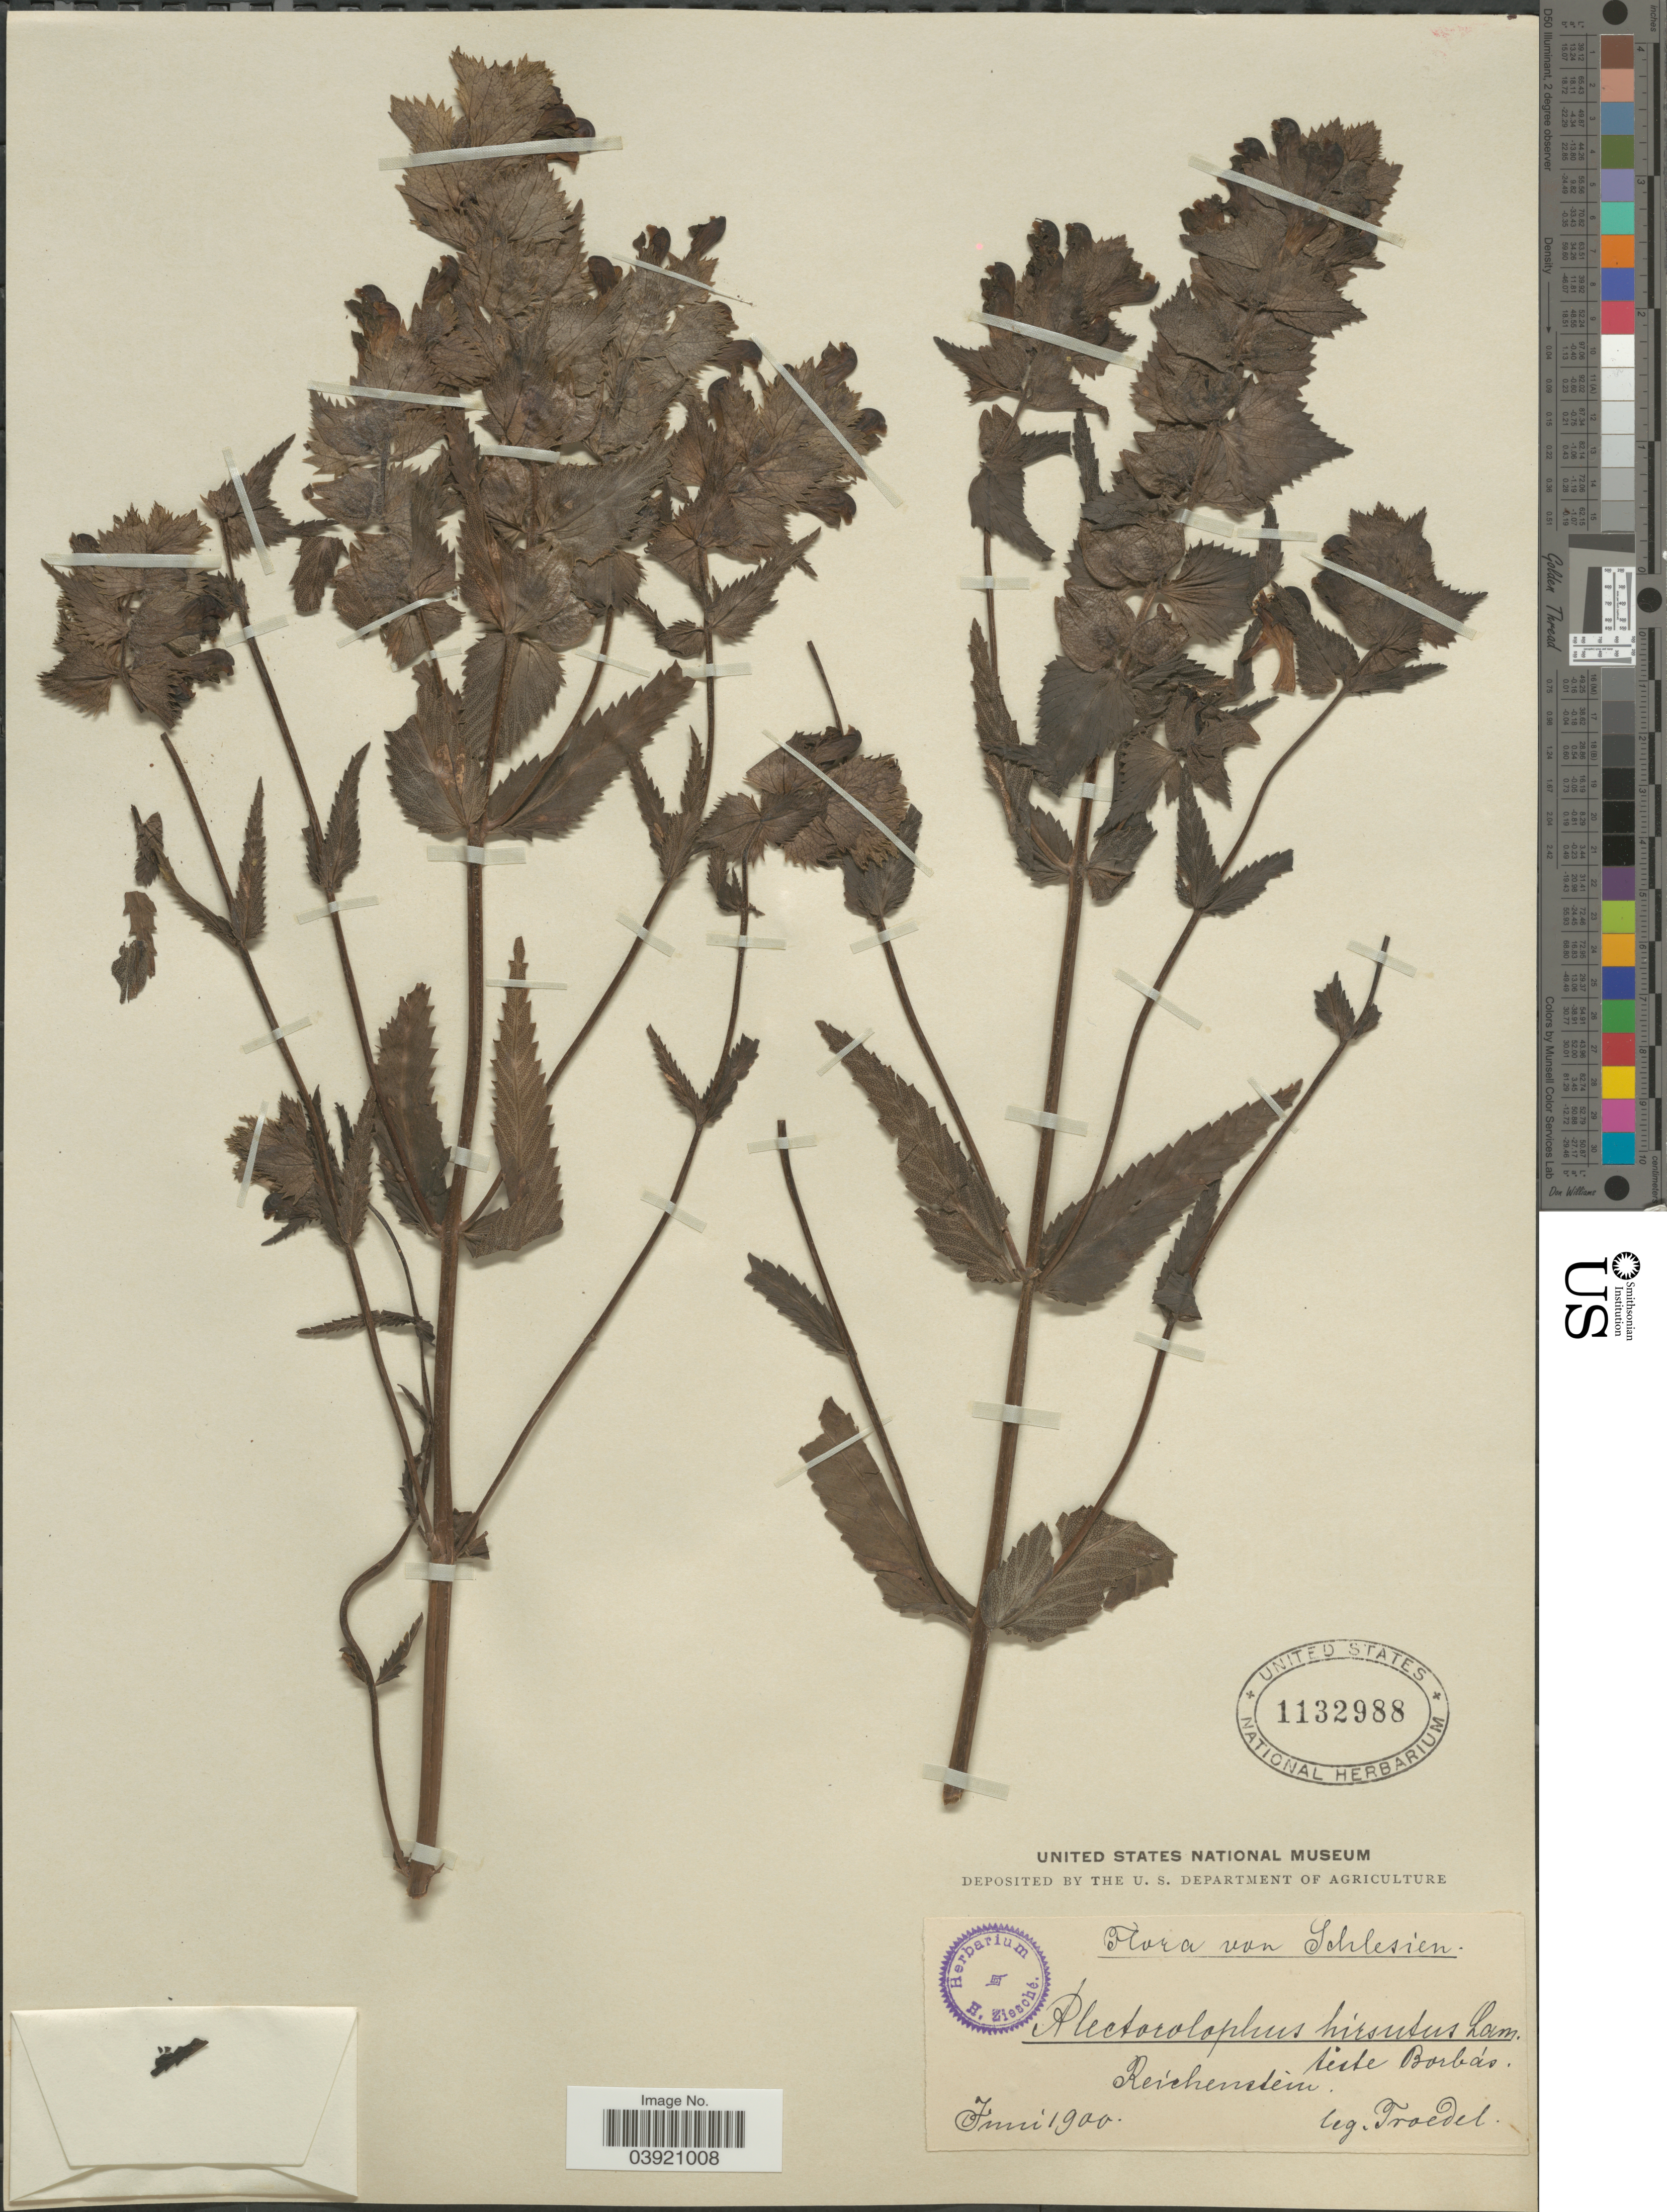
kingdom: Plantae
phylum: Tracheophyta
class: Magnoliopsida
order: Lamiales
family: Orobanchaceae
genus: Rhinanthus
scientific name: Rhinanthus hirsutus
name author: Lam.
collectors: -. Troedel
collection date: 1900-06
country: Germany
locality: Schlesien. Reichenstein.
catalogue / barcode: US 1132988